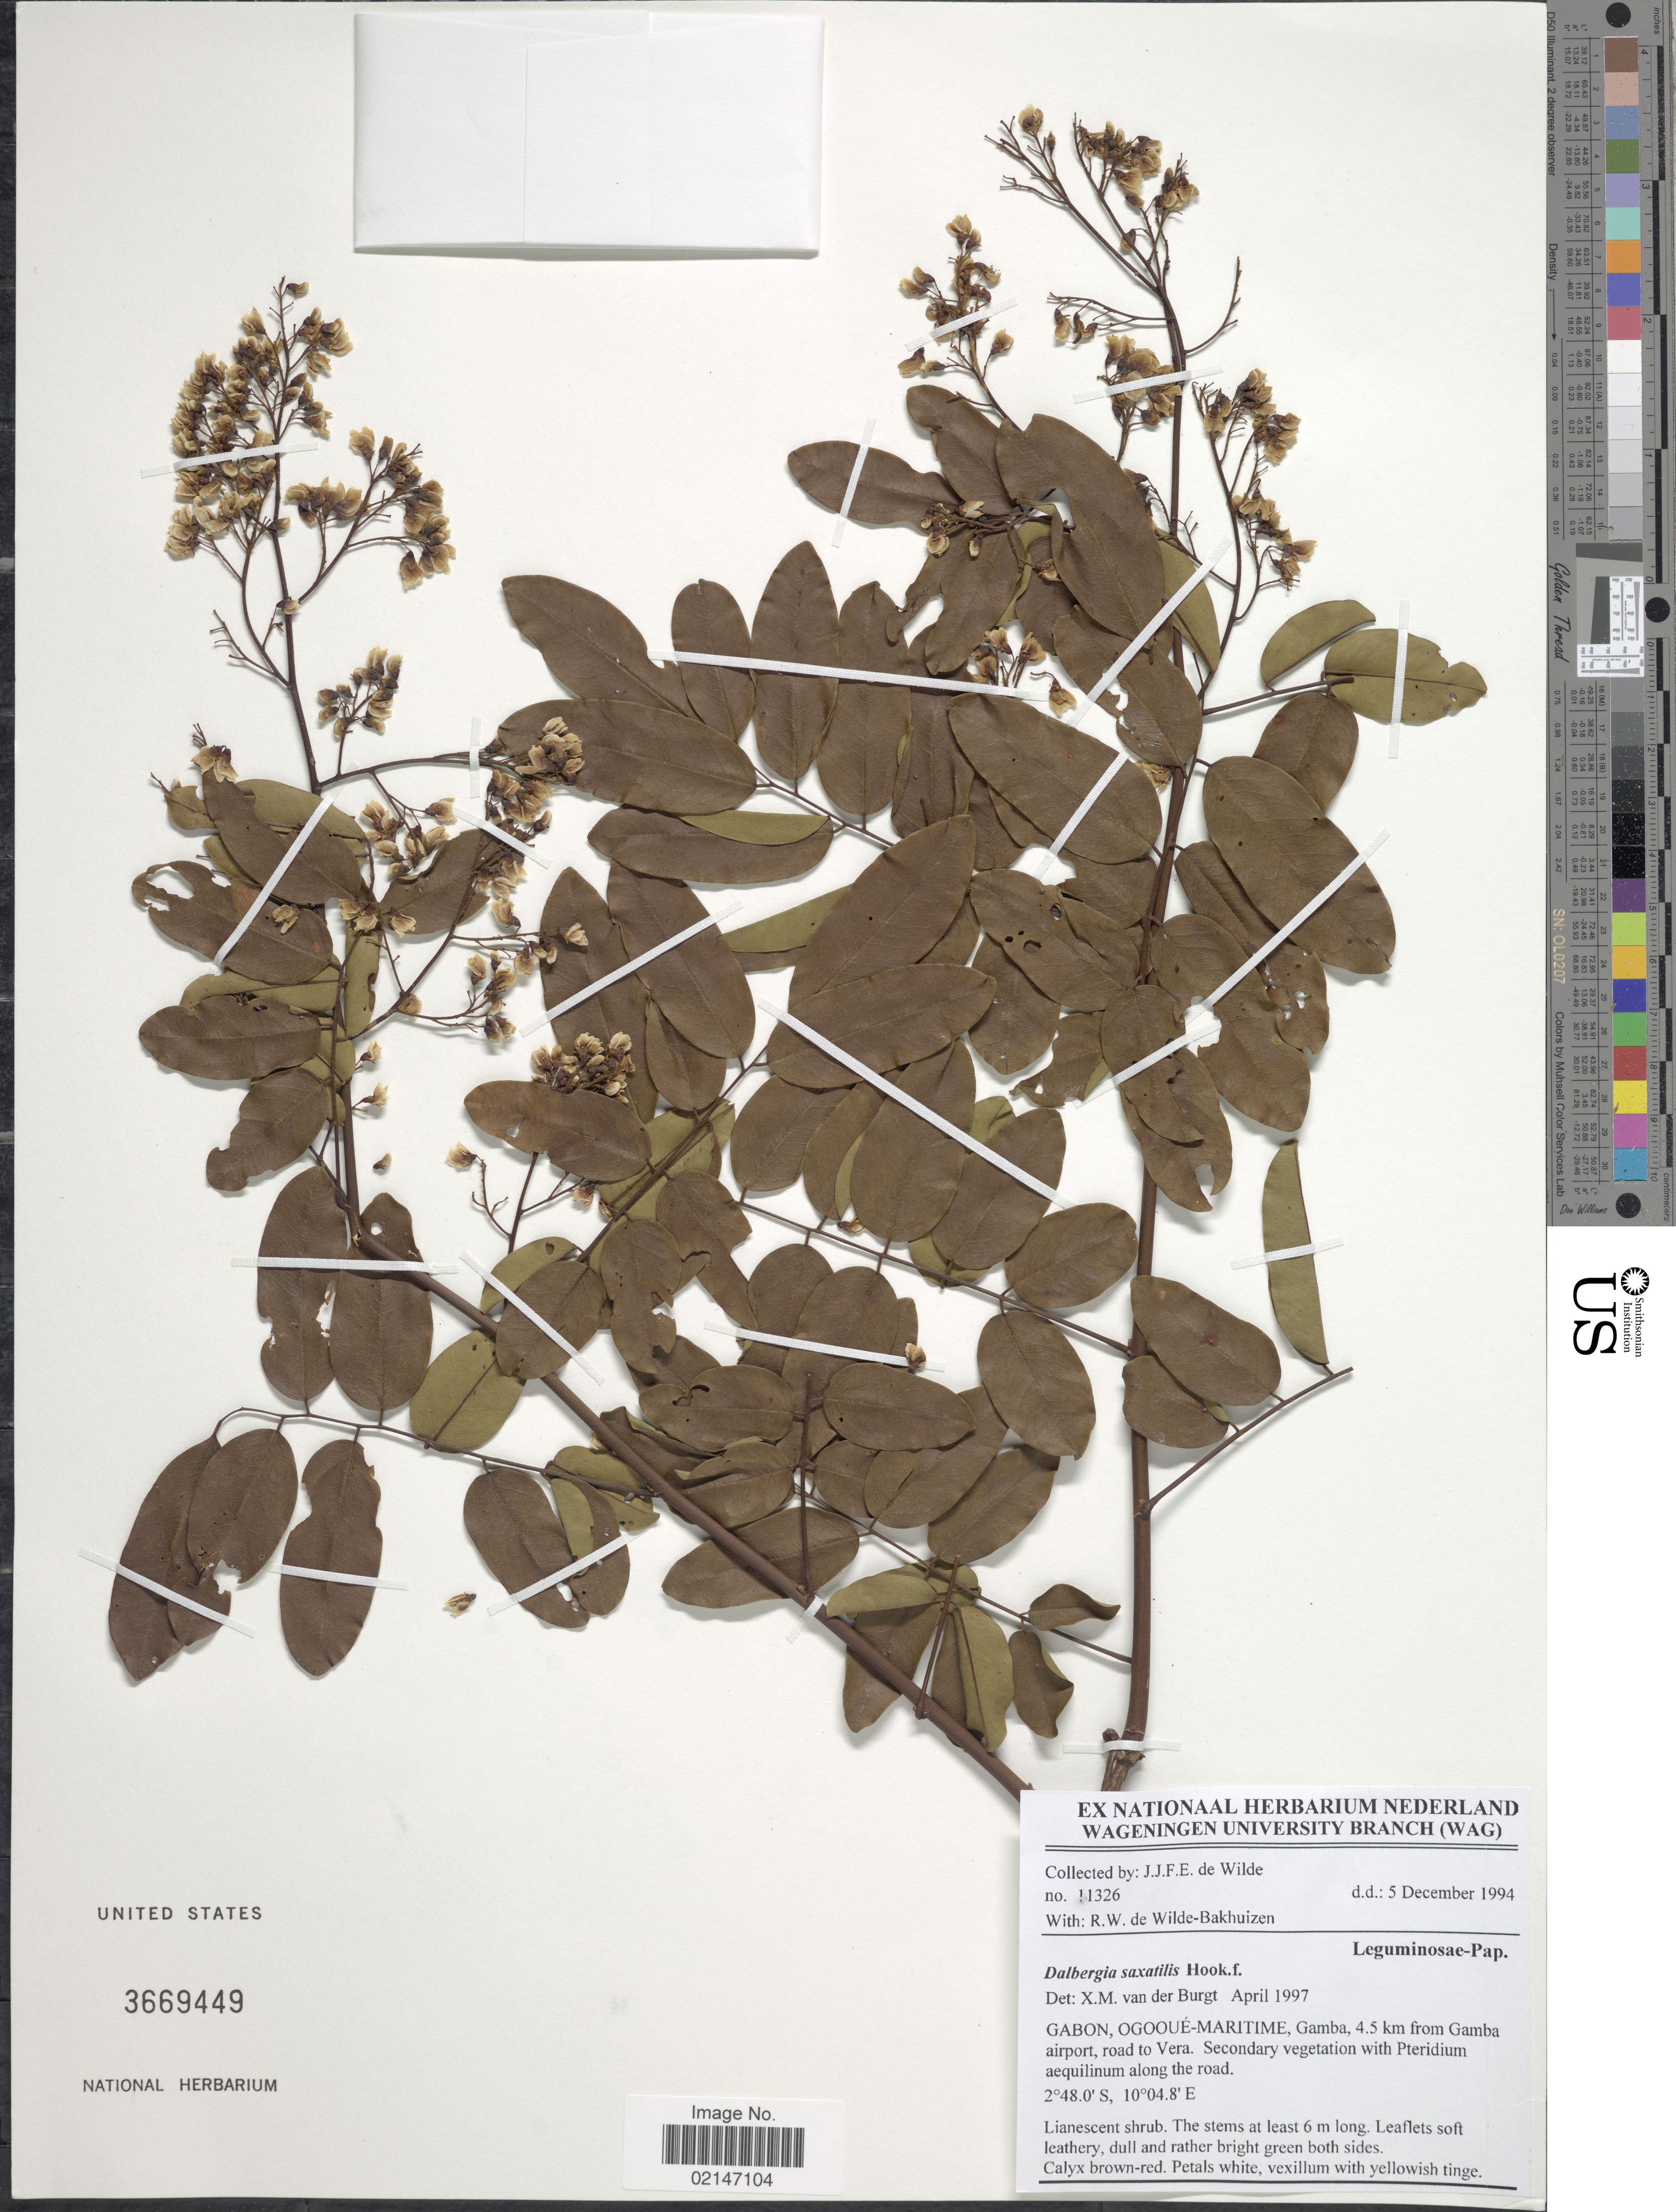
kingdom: Plantae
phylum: Tracheophyta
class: Magnoliopsida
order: Fabales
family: Fabaceae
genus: Dalbergia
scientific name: Dalbergia saxatilis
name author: Hook. f.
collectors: J.J. de Wilde & R. Wilde-Bakhuizen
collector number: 11326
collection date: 1994-12-05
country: Gabon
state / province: Ogooue-Maritime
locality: Gamba, 4.5 km from Gamba airport, road to Vera, along the road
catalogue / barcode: US 3669449